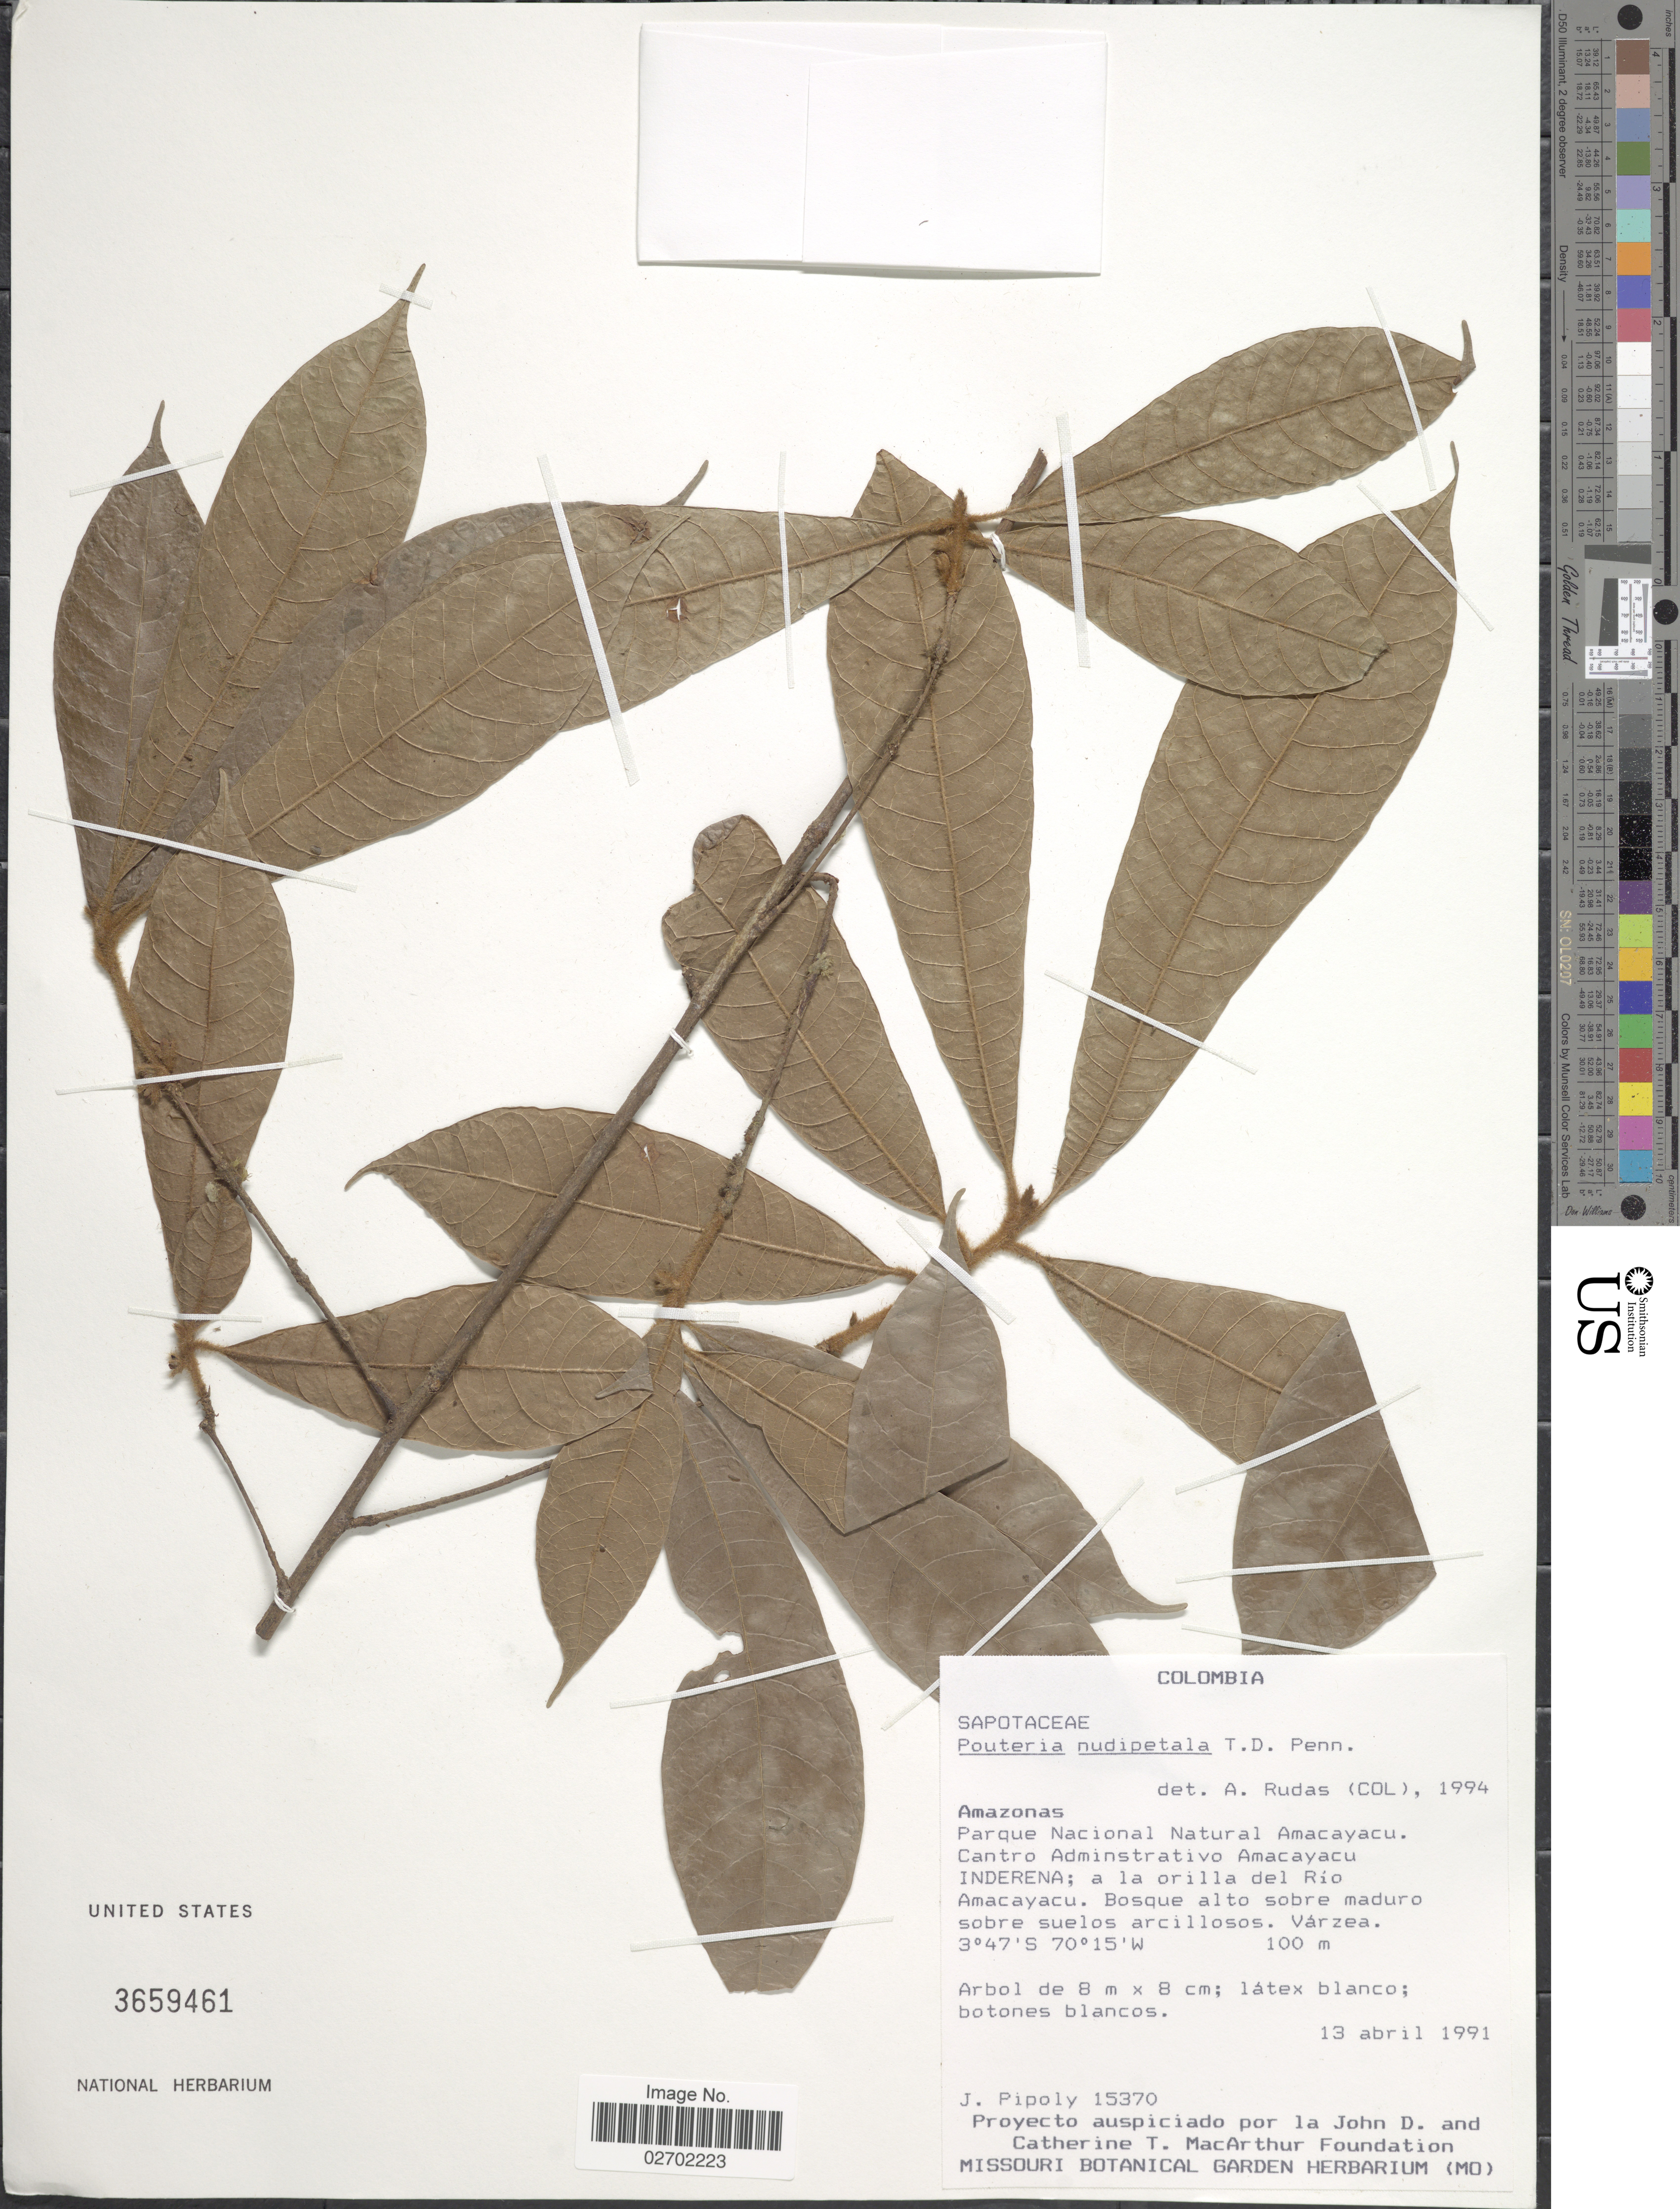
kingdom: Plantae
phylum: Tracheophyta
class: Magnoliopsida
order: Ericales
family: Sapotaceae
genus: Pouteria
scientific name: Pouteria nudipetala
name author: T.D. Penn.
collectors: J. J. Pipoly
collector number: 15370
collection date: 1991-04-13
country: Colombia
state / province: Amazônas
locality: Parque Nacional Natural Amacayacu. Cantro Administrativo Amacayacu INDERENA; a la orilla del Río Amacayacu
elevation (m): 100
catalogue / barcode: US 3659461